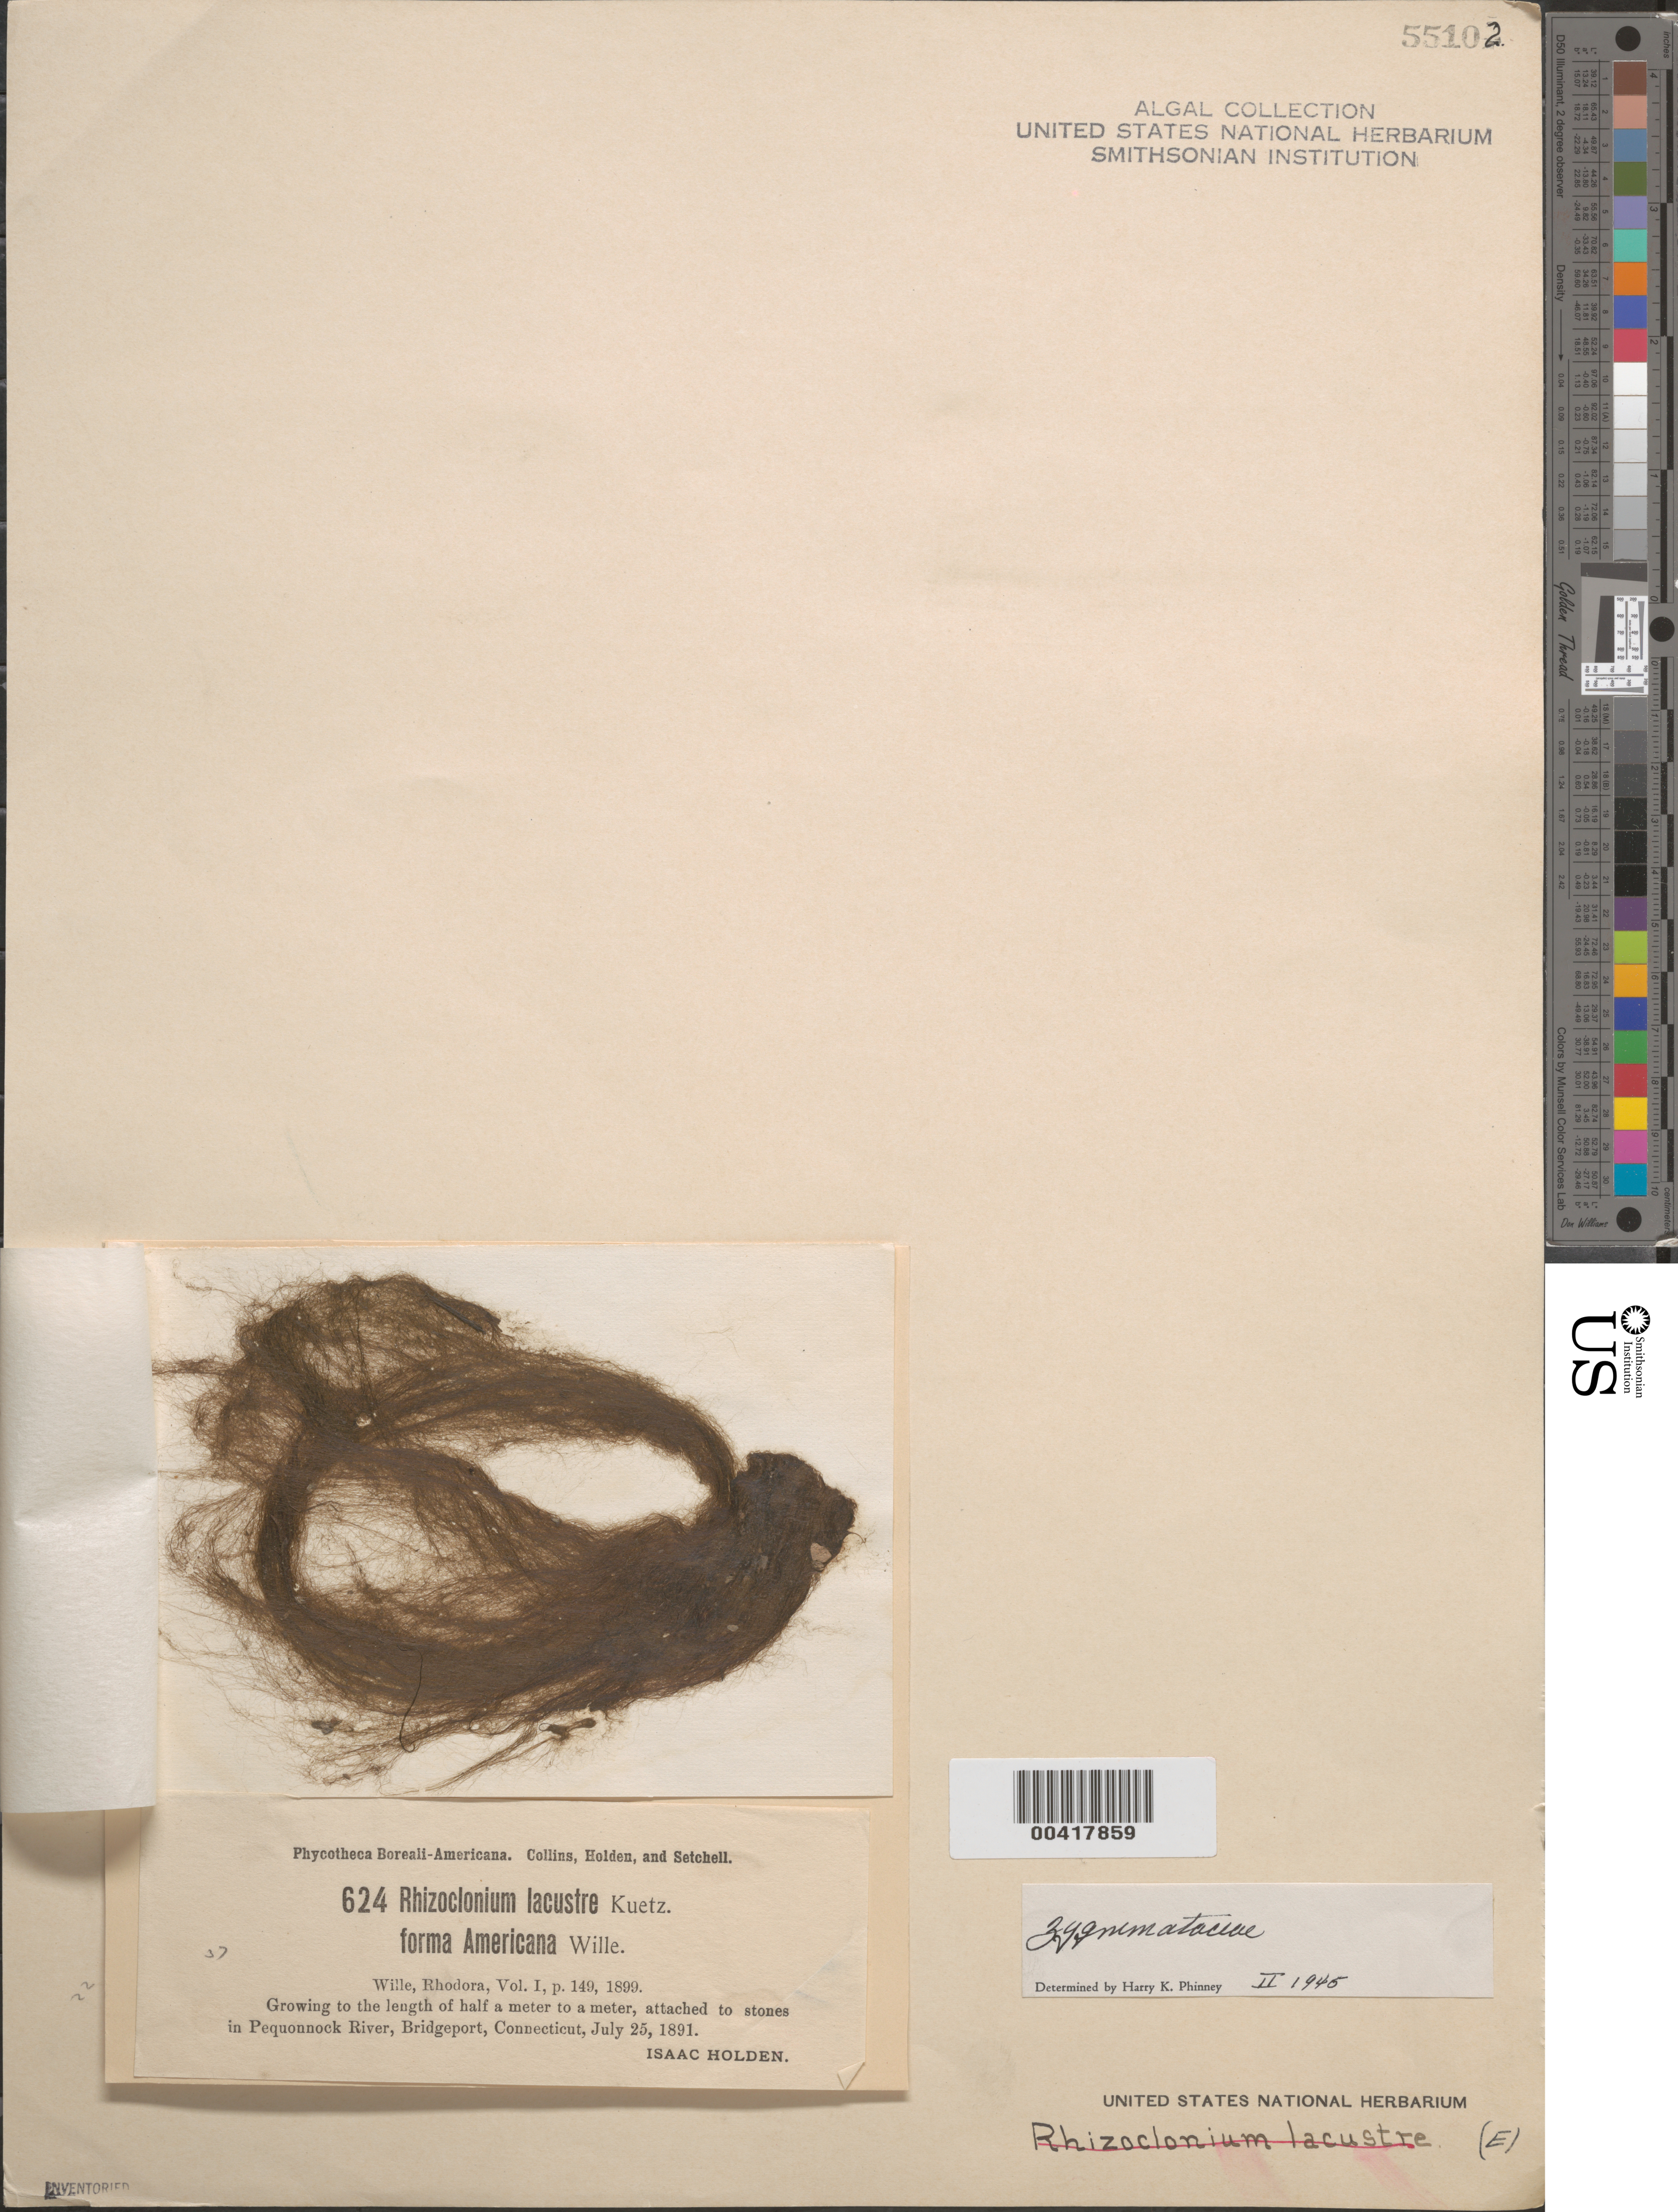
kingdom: Plantae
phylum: Charophyta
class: Zygnematophyceae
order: Zygnematales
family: Zygnemataceae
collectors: I. Holden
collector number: PB-A 624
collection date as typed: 25 Jul 1891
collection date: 1891-07-25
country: United States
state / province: Connecticut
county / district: Fairfield County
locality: Pequonnock River, Bridgeport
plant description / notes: Collins, Holden & Setchell, Phycotheca Boreali-Americana, as Rhizoclonium lacustre f. americana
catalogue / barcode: US 55102